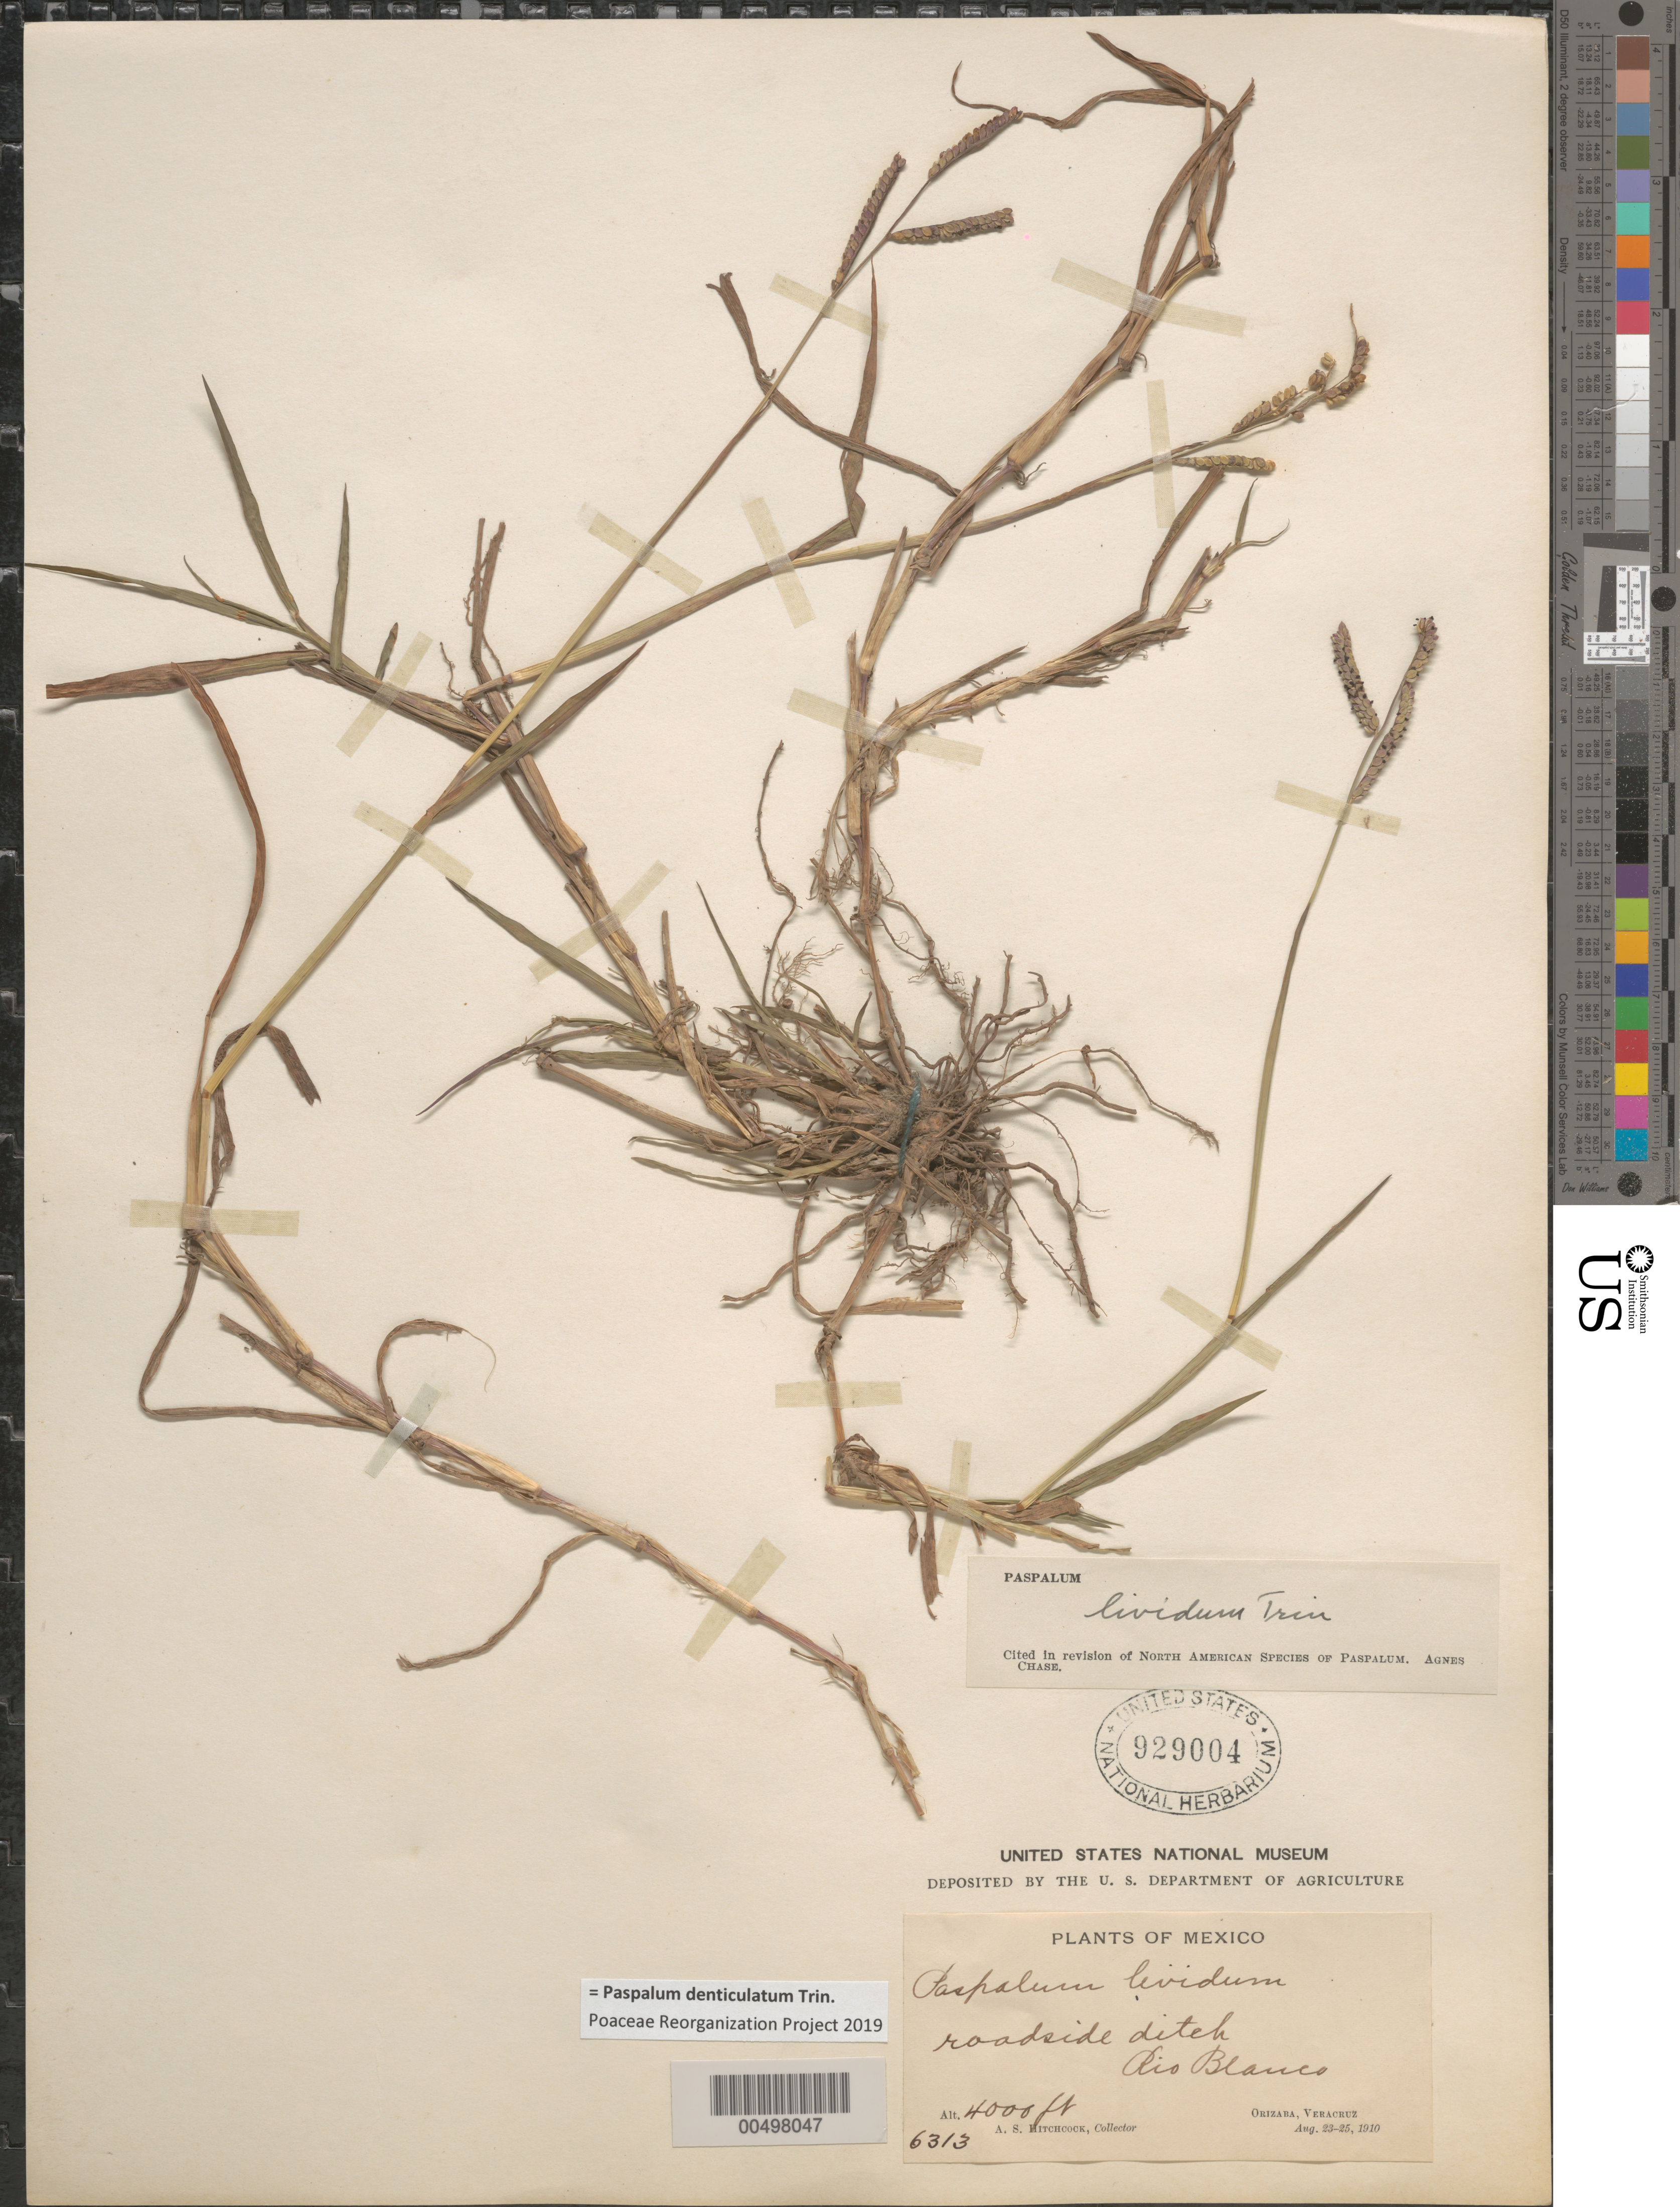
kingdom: Plantae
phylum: Tracheophyta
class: Liliopsida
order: Poales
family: Poaceae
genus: Paspalum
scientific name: Paspalum lividum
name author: Trin. in Schltdl.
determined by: Chase, [M.] Agnes, (US)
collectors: A. S. Hitchcock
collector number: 6313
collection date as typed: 23 Aug 1910 to 25 Aug 1910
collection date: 1910-08-23/1910-08-25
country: Mexico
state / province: Veracruz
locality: Rio Blanco, Orizaba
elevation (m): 1219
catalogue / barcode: US 929004